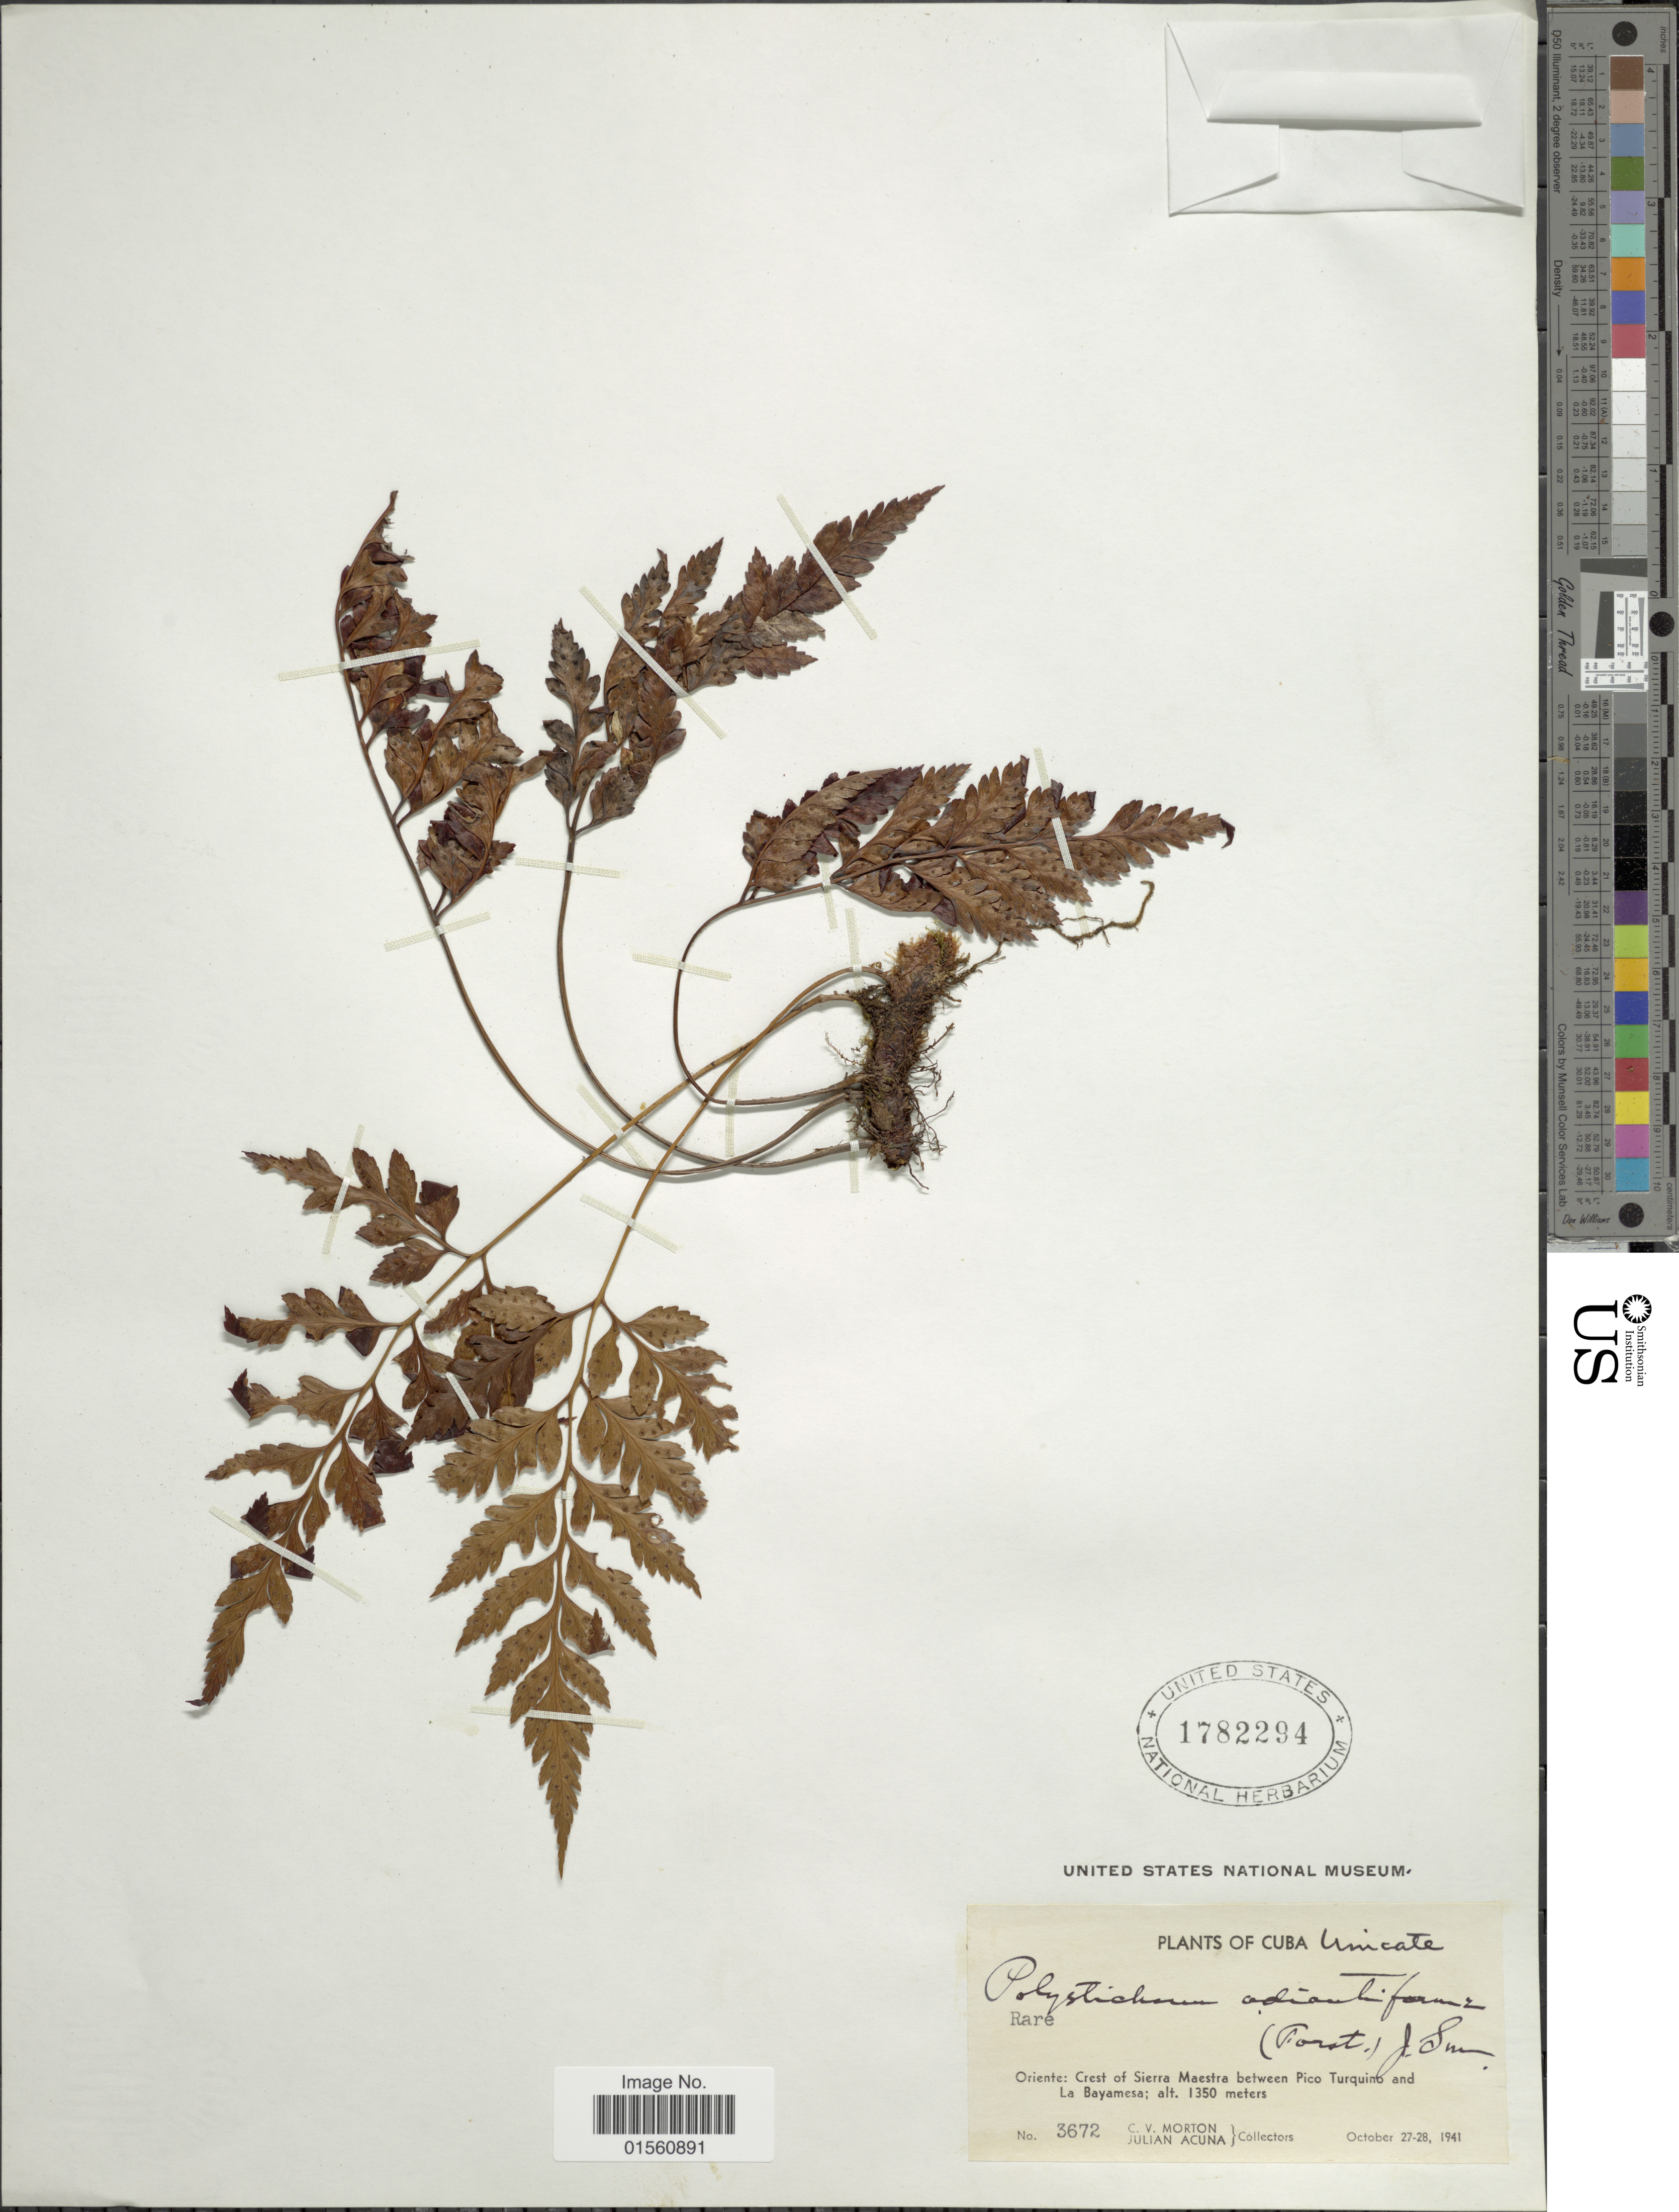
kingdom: Plantae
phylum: Tracheophyta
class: Polypodiopsida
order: Polypodiales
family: Dryopteridaceae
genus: Rumohra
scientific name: Rumohra adiantiformis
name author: (G. Forst.) Ching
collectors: C. V. Morton & J. B. Acuña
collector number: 3672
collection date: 1912-10-27/1941-10-28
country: Cuba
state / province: Oriente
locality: Crest of Sierra Maestra between Pico Turquino and La Nayamesa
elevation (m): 1350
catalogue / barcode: US 1782294